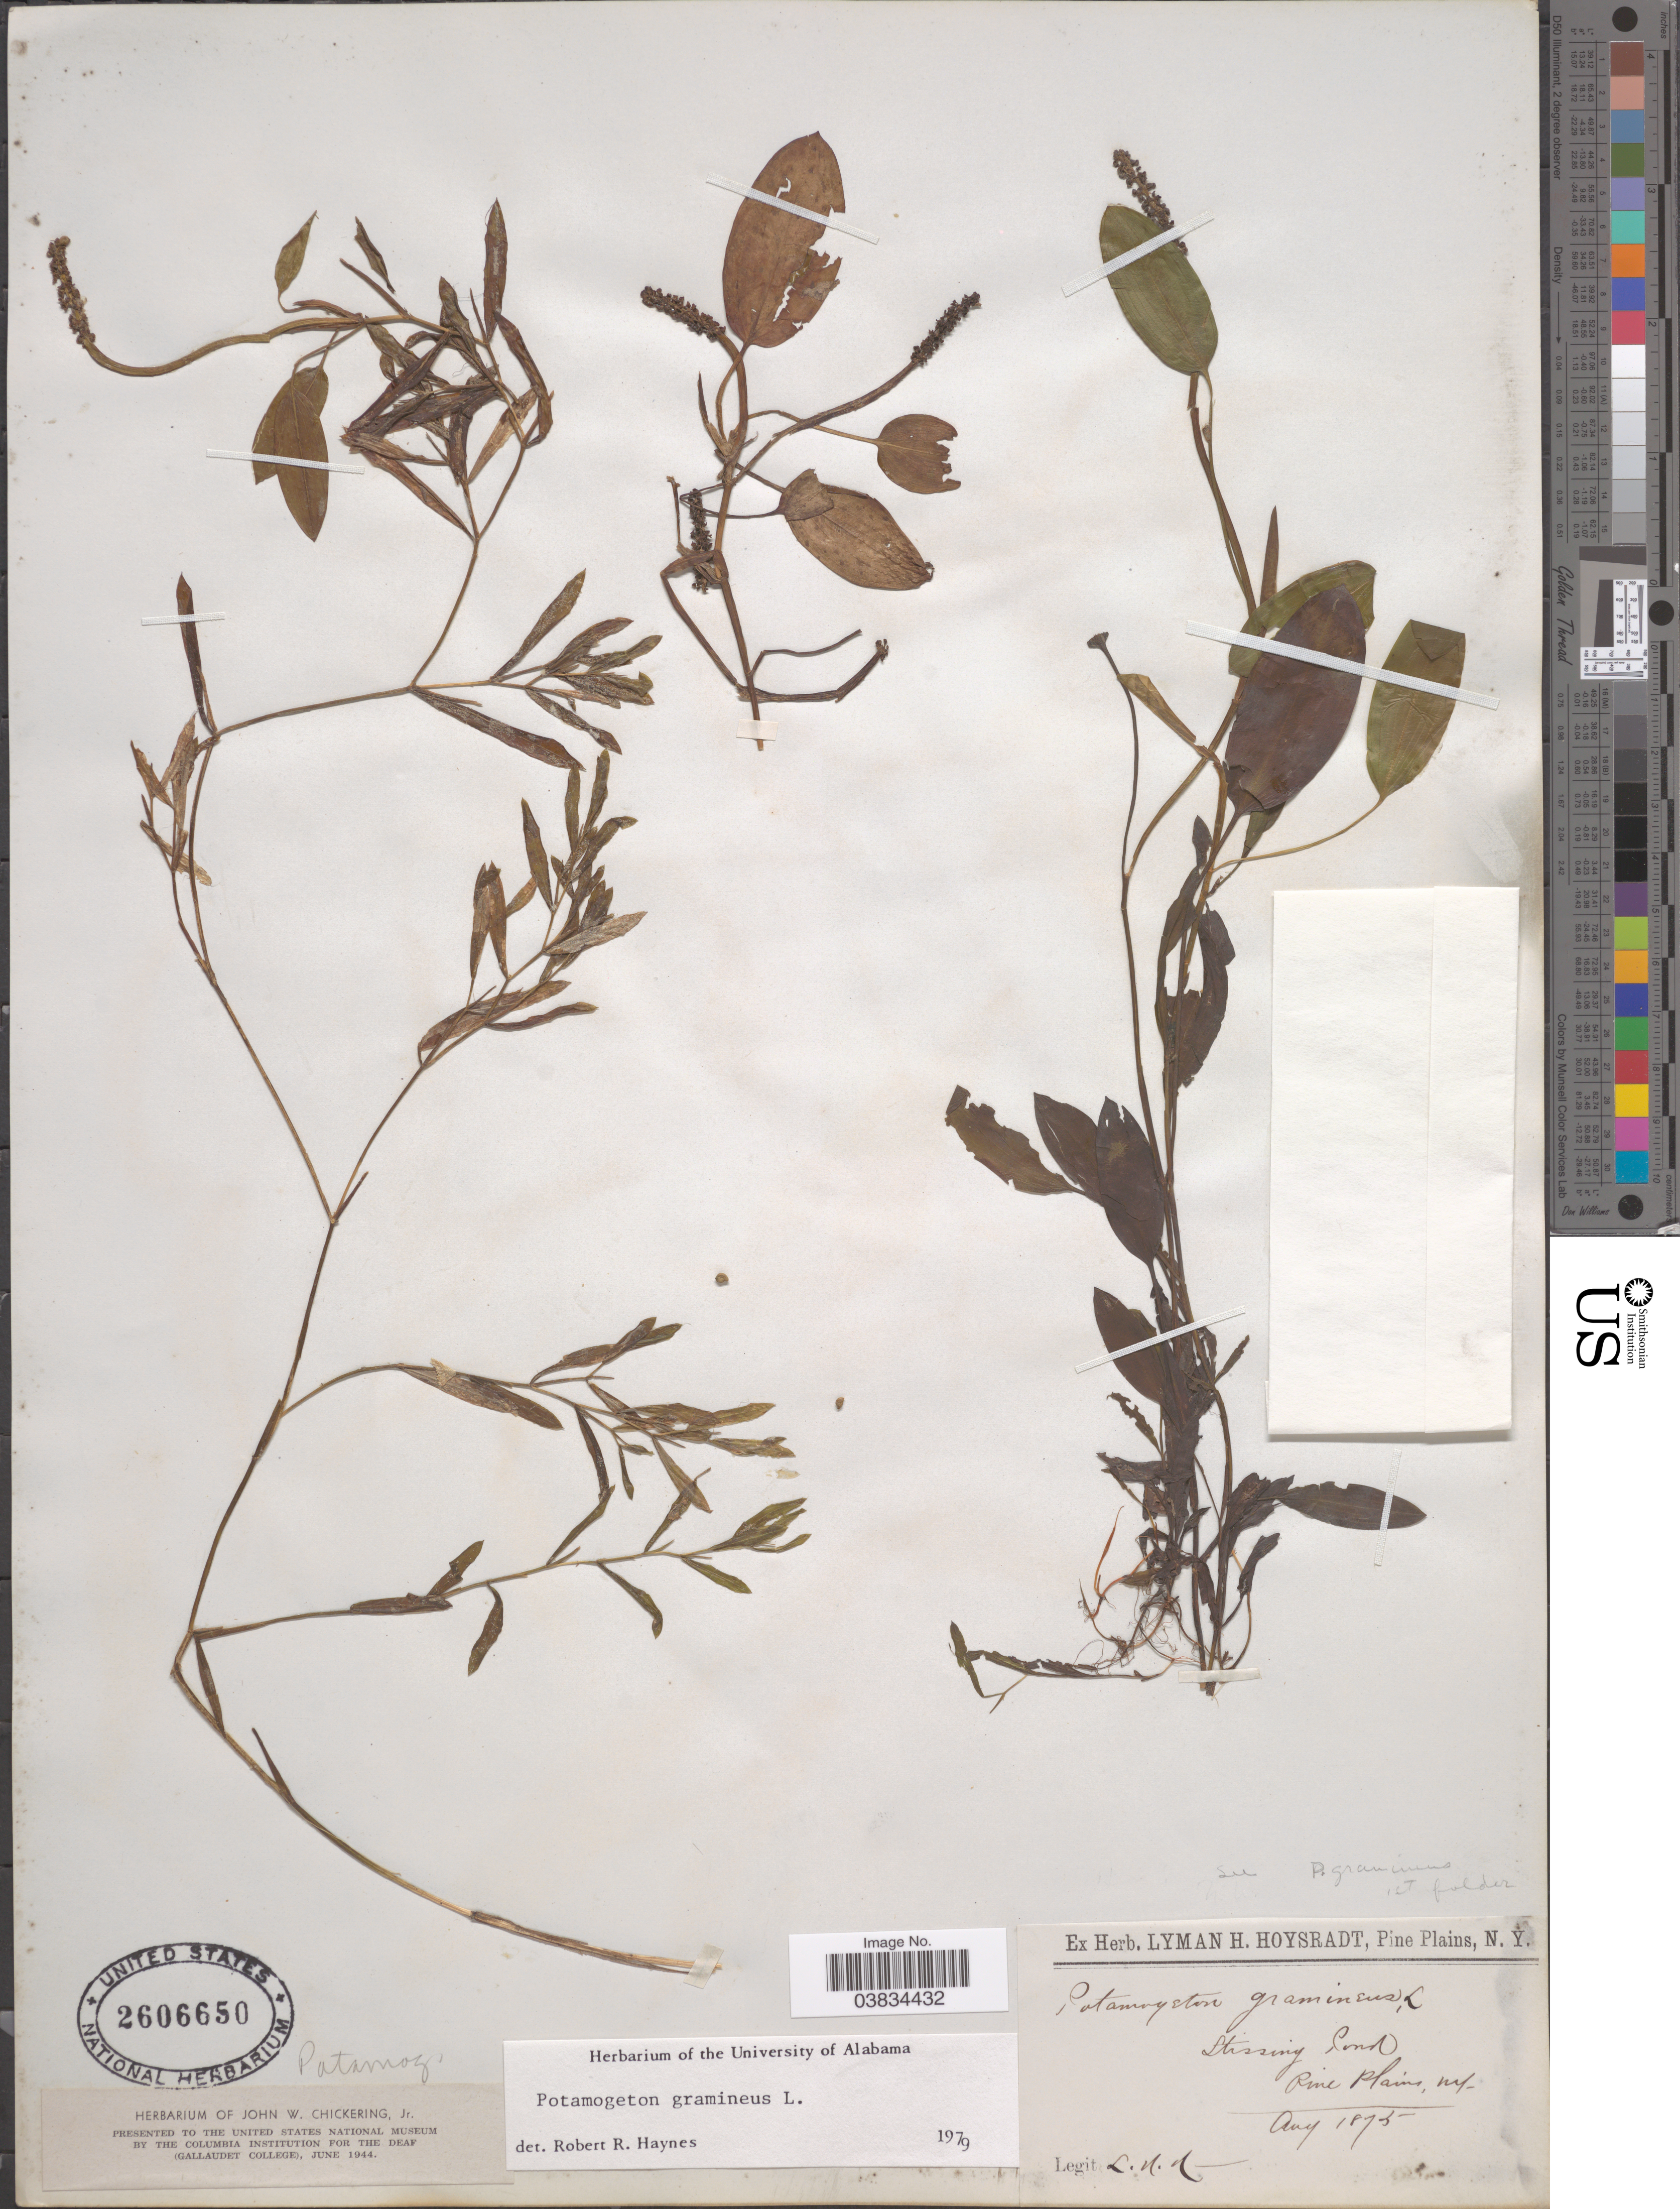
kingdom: Plantae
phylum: Tracheophyta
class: Liliopsida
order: Alismatales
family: Potamogetonaceae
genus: Potamogeton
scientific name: Potamogeton gramineus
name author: L.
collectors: L. Hoysradt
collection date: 1875-08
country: United States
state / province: New York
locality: Stissing Pond, Pine Plains.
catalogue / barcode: US 2606650